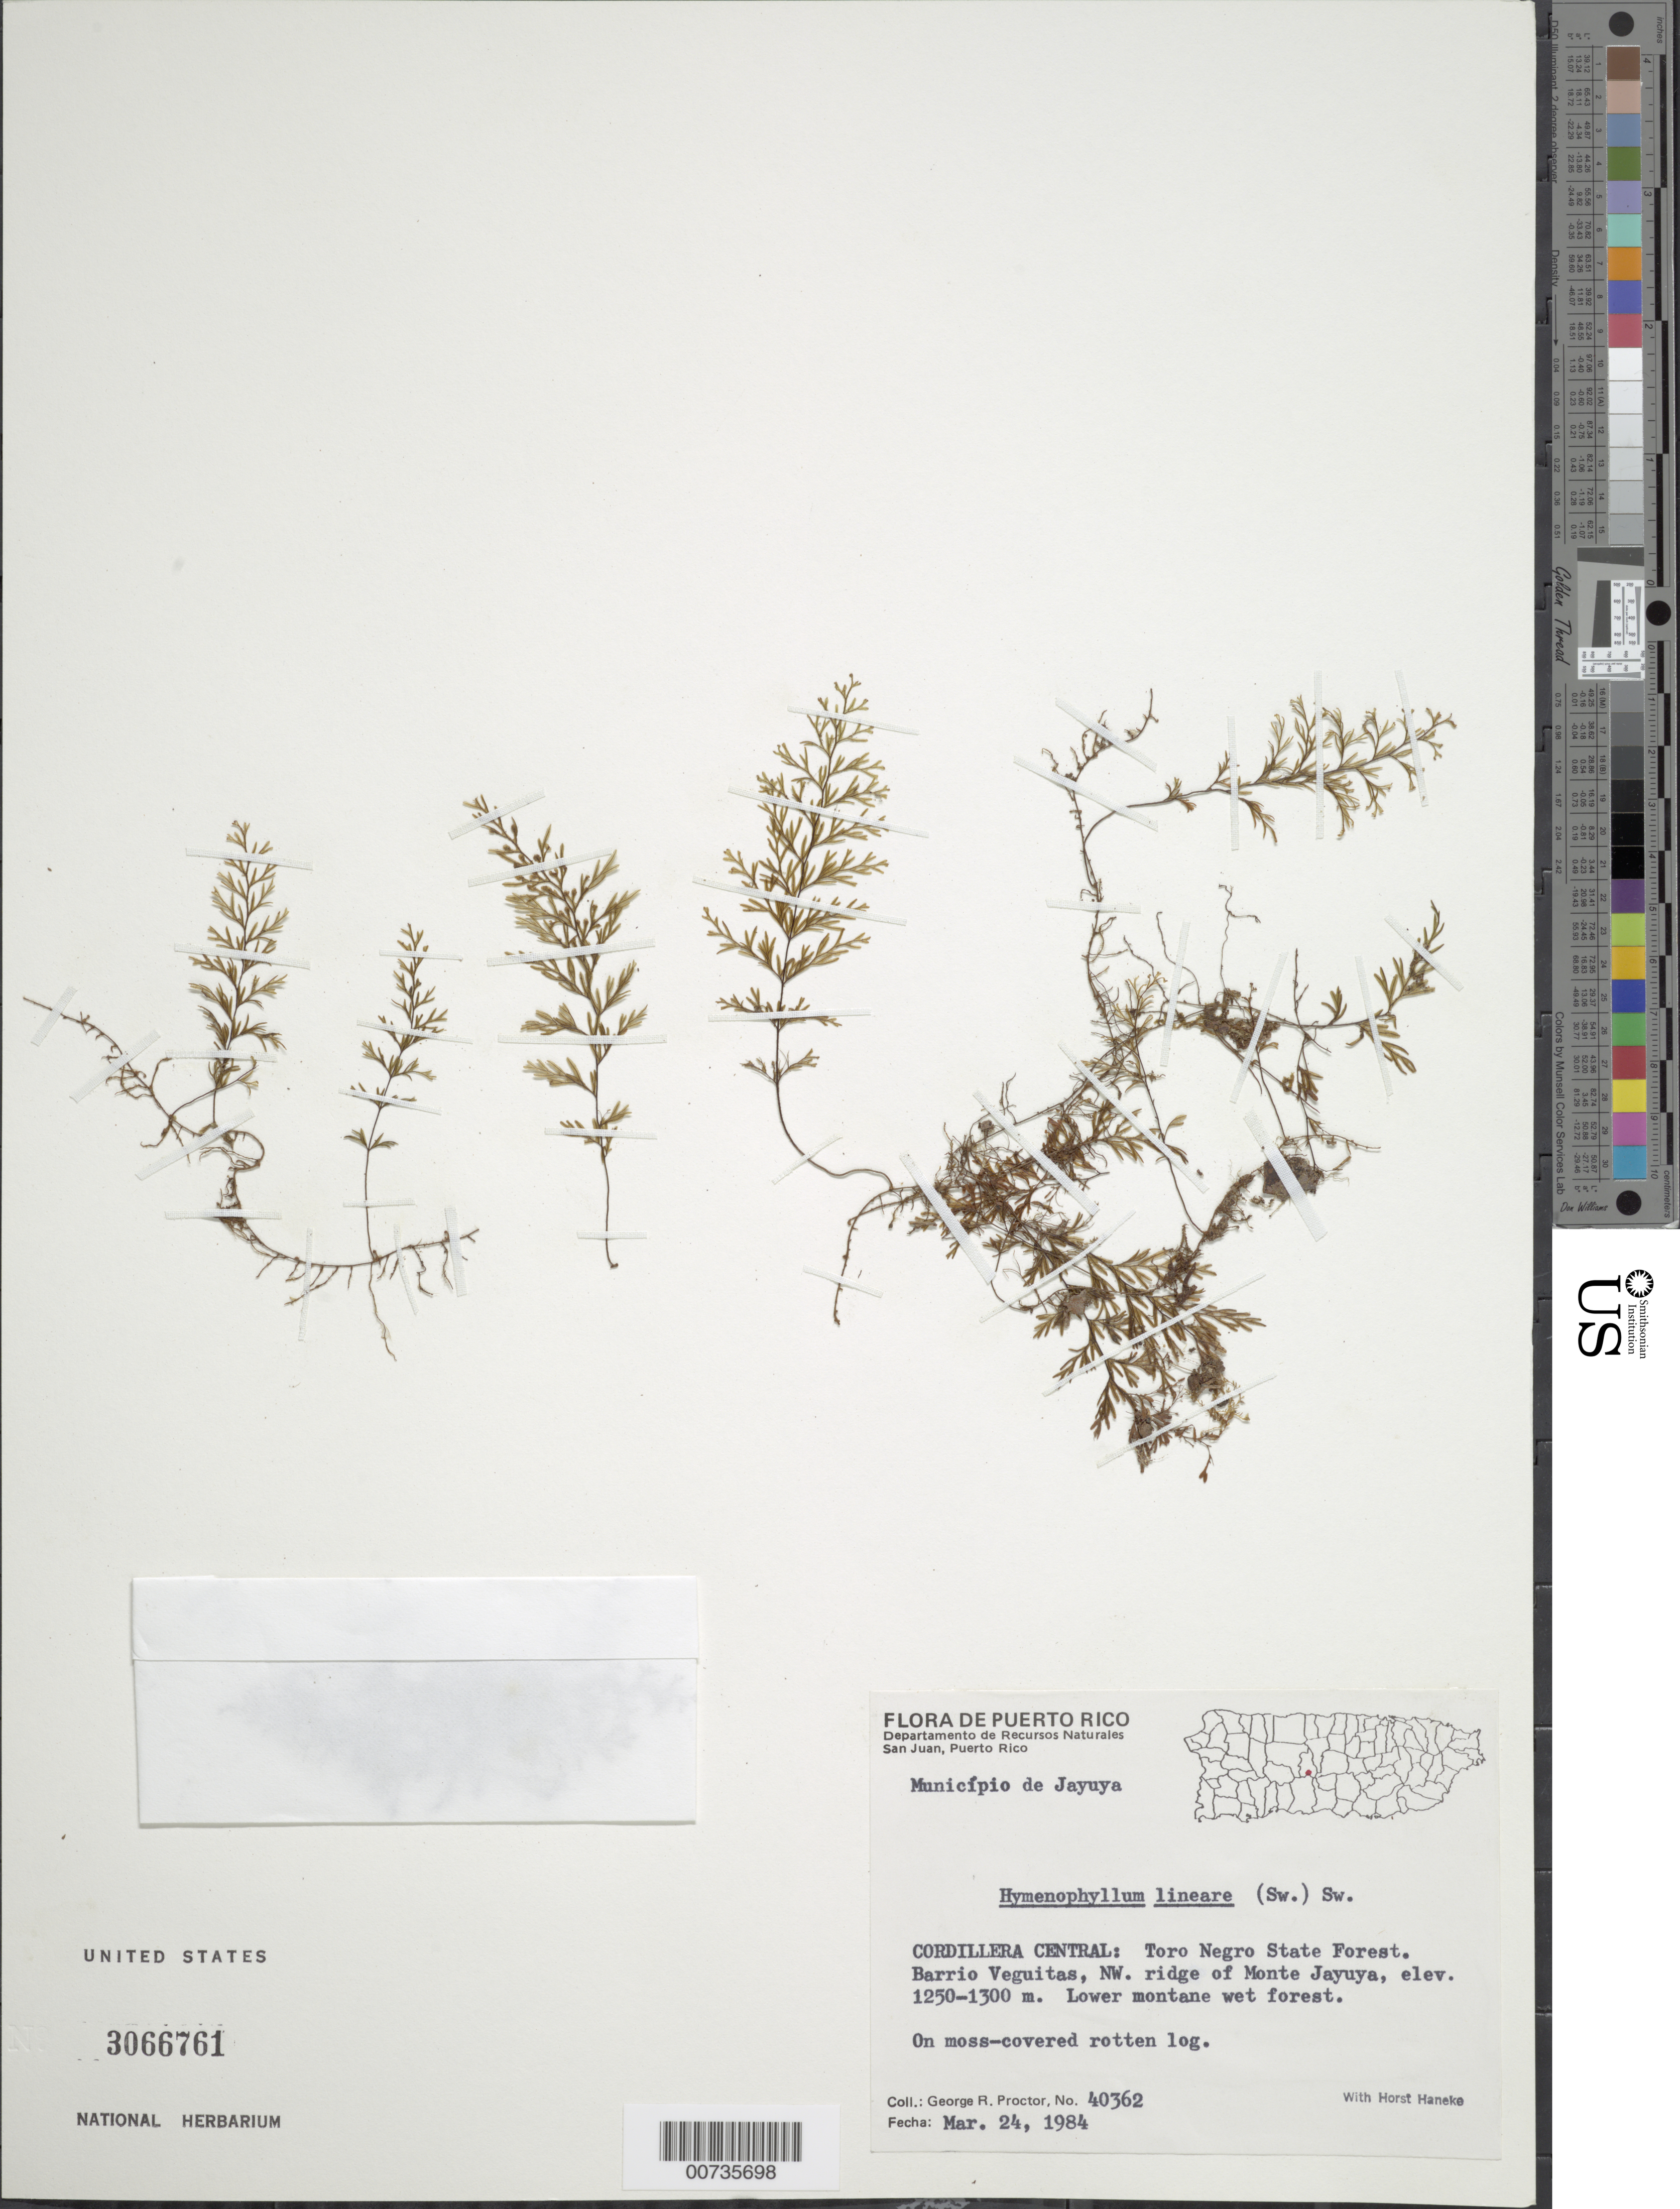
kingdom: Plantae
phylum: Tracheophyta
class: Polypodiopsida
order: Hymenophyllales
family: Hymenophyllaceae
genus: Hymenophyllum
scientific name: Hymenophyllum lineare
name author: (Sw.) Sw.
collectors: G. R. Proctor & H. Haneke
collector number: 40362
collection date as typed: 24 Mar 1984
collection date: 1984-03-24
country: Puerto Rico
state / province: Jayuya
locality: Mun. Jayuya, Cordillera Central: Toro Negro State Forest, Barrio Veguitas, NW ridge of Monte Jayuya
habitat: Lower montane wet forest, on moss-covered rotten log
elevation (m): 1250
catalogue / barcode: US 3066761